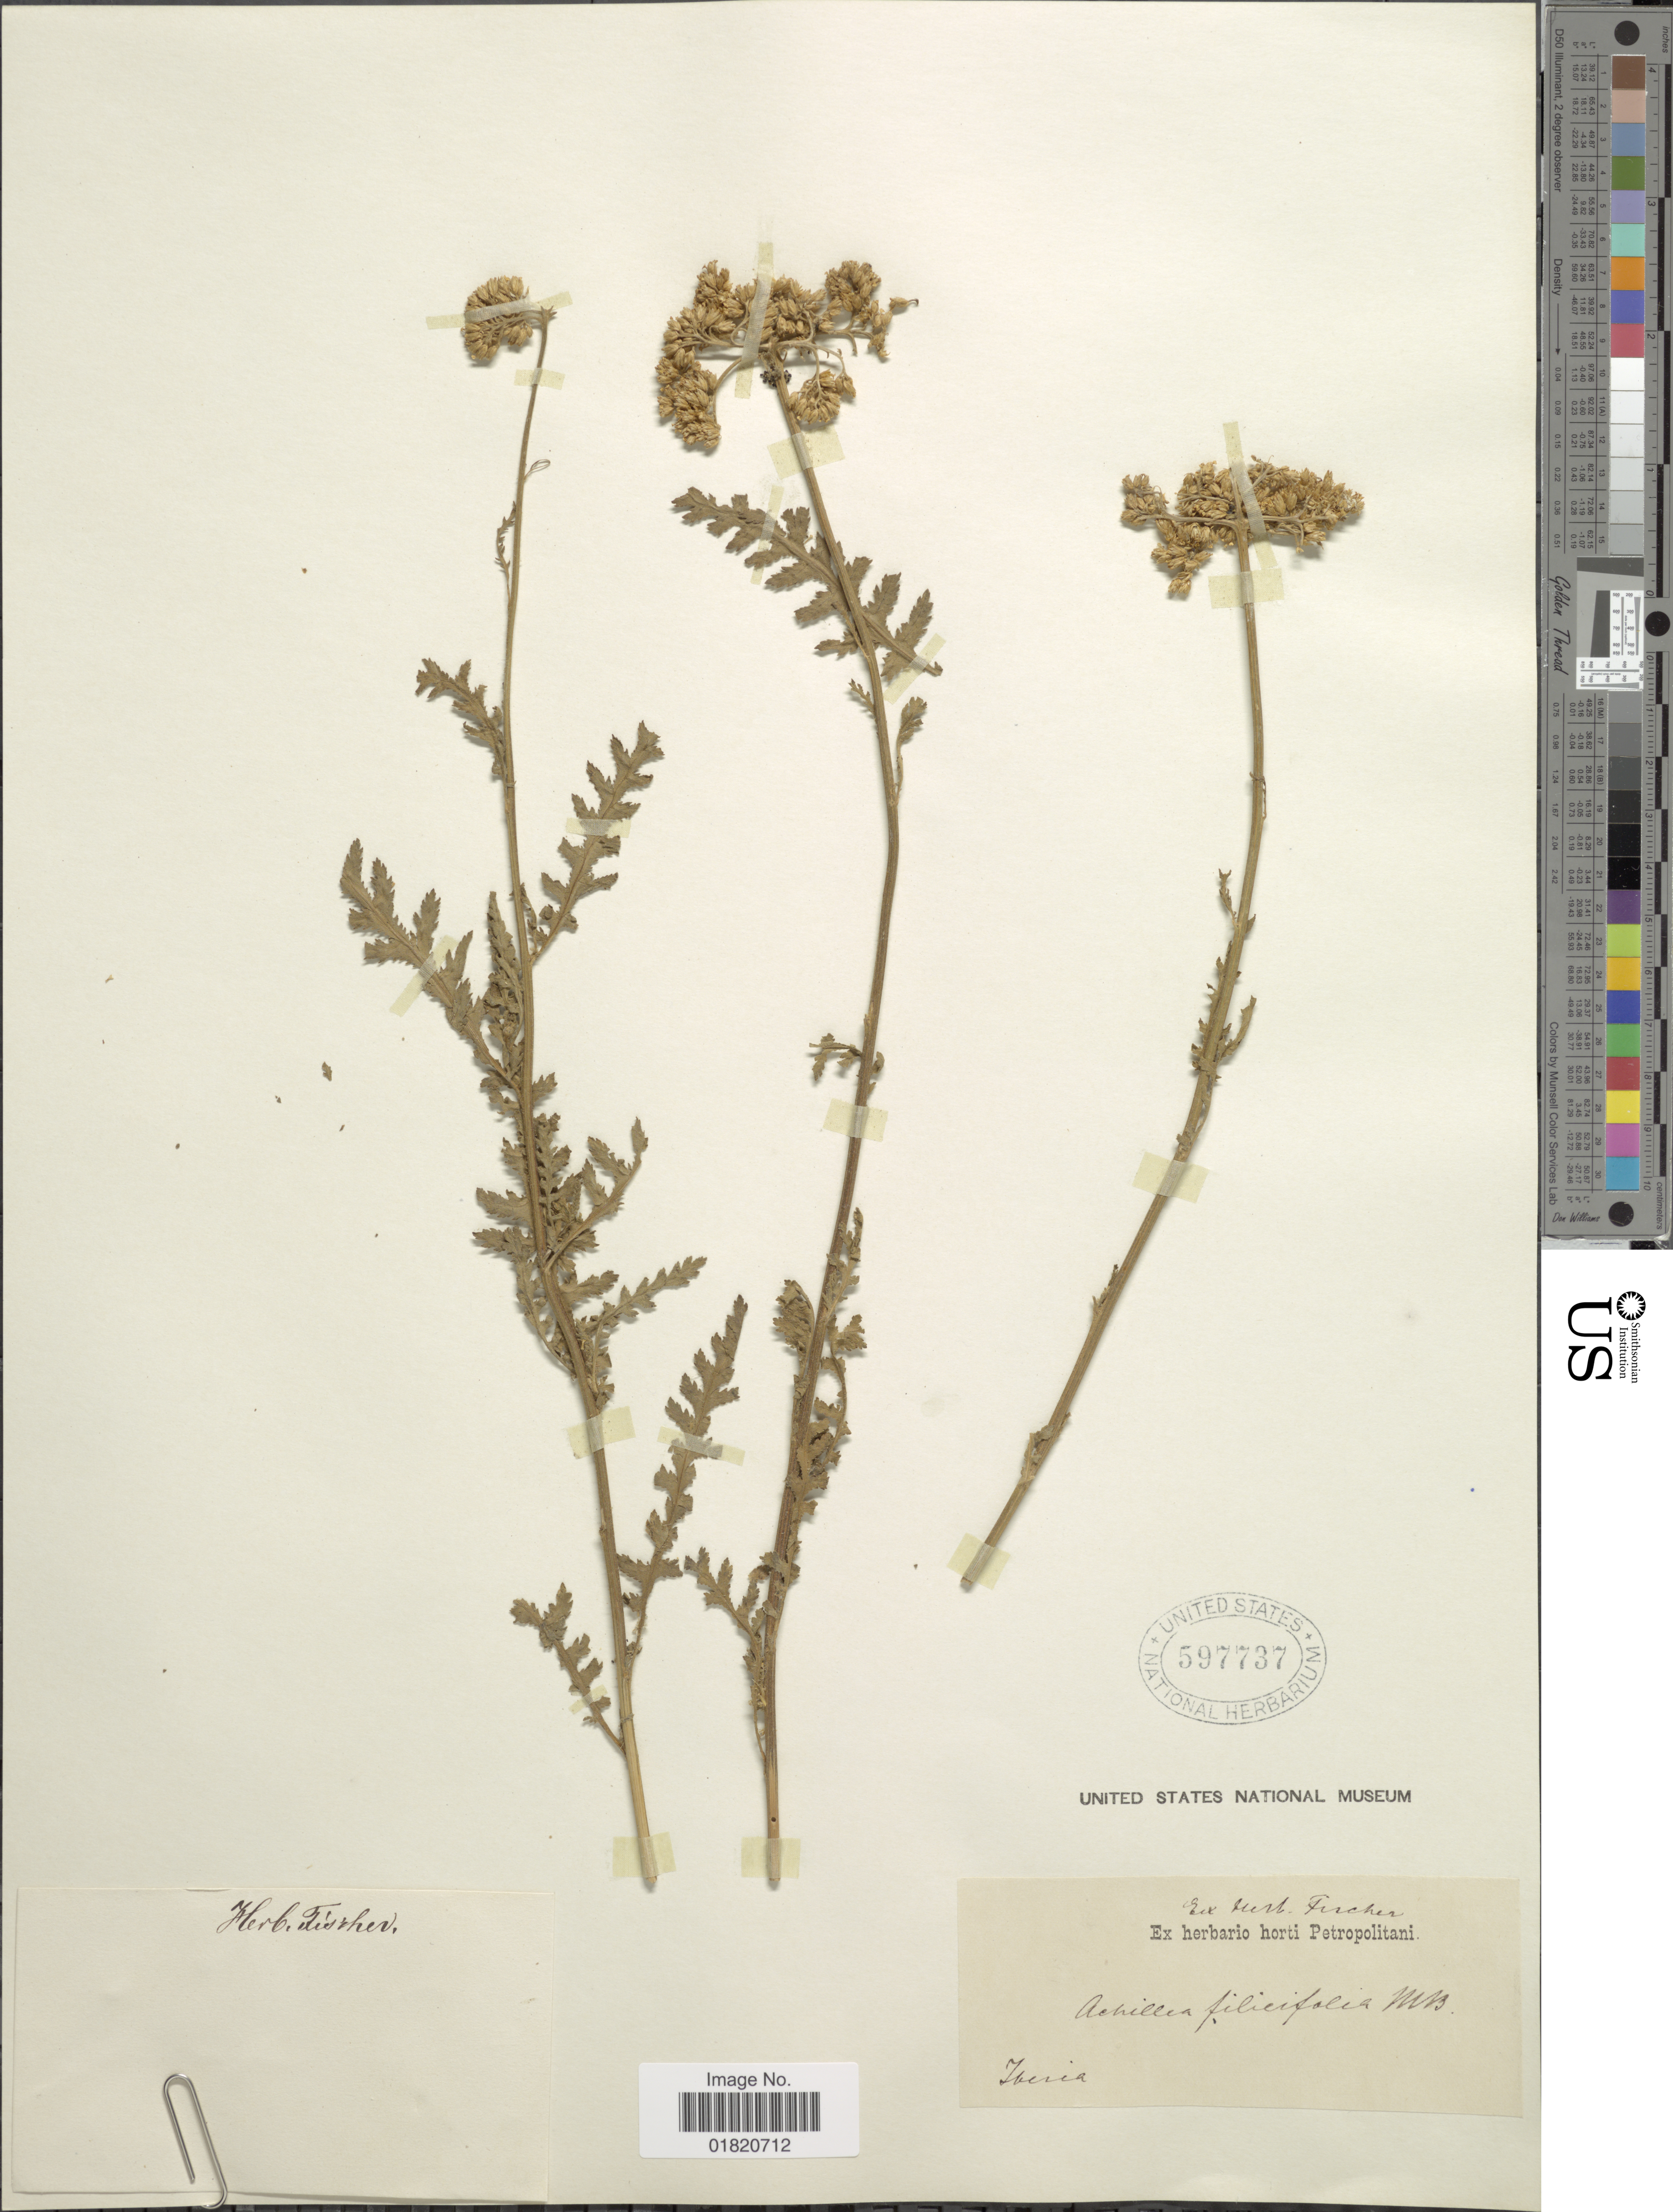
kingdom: Plantae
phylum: Tracheophyta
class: Magnoliopsida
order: Asterales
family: Asteraceae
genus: Achillea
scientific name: Achillea filicifolia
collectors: ex Herb. Fischer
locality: Iberia [interpreted]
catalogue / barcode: US 597737